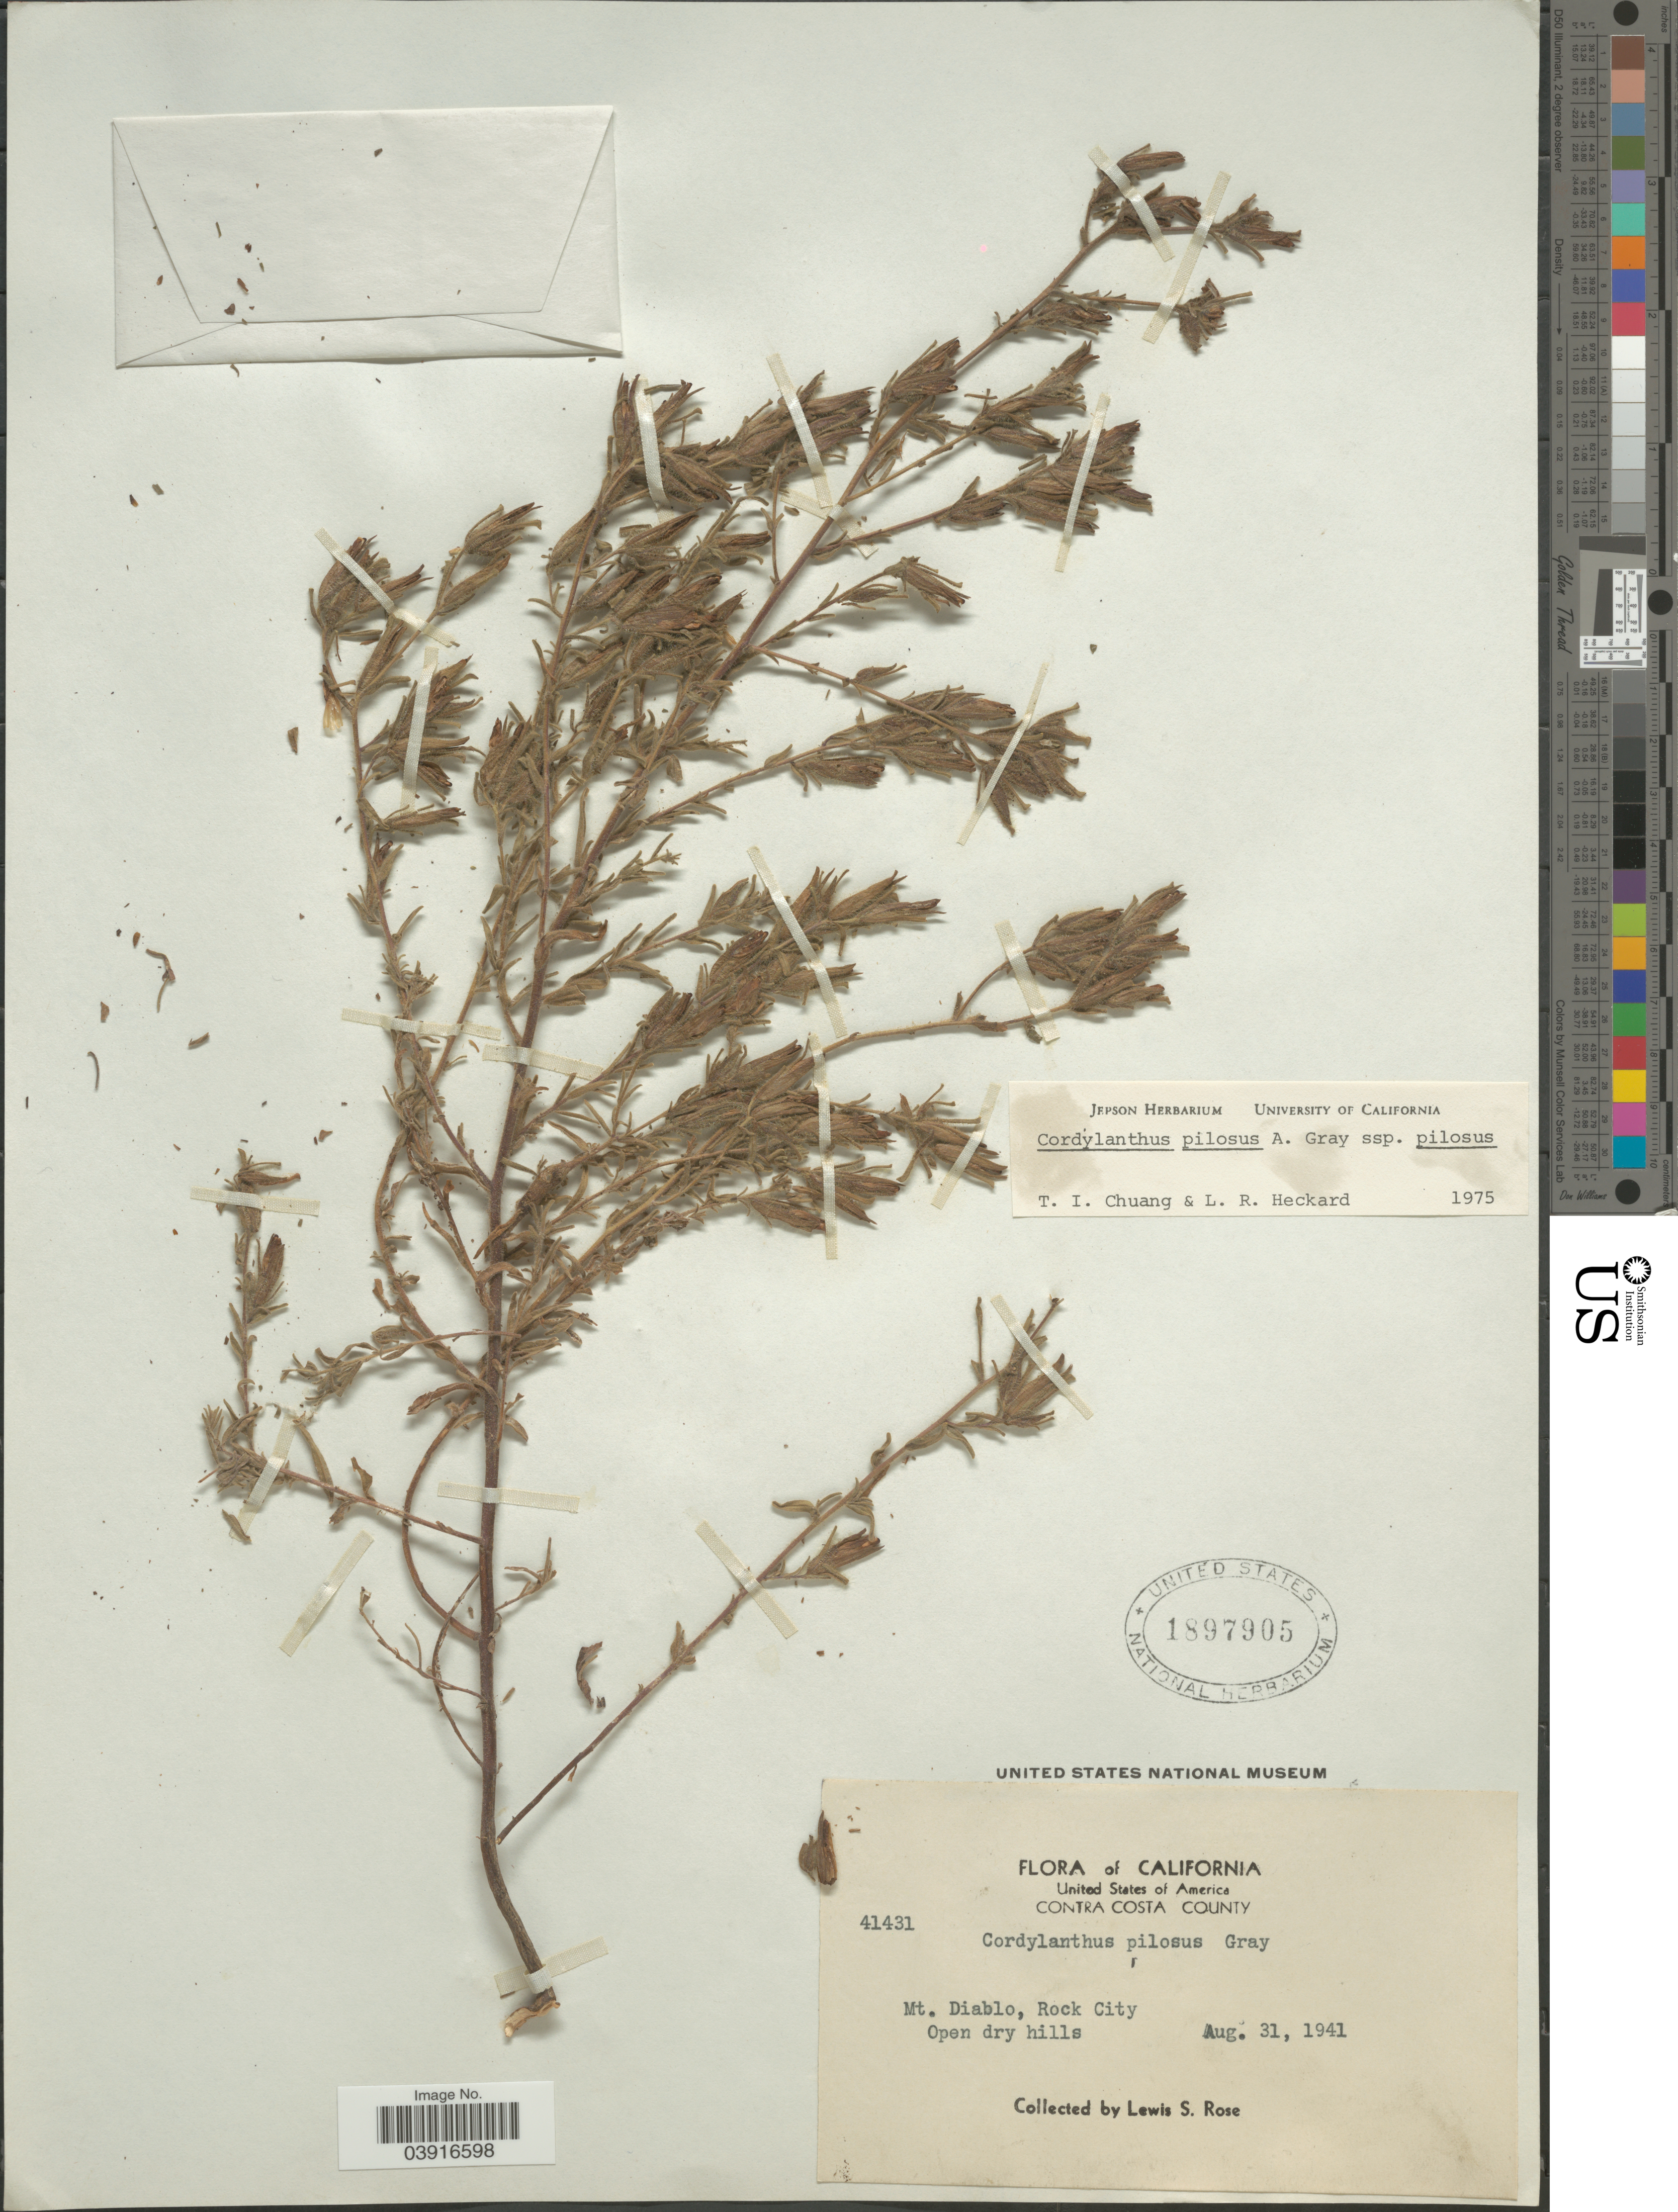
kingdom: Plantae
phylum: Tracheophyta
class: Magnoliopsida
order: Lamiales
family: Orobanchaceae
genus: Cordylanthus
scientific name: Cordylanthus pilosus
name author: A. Gray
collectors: L. S. Rose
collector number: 41431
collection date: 1941-08-31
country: United States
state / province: California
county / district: Contra Costa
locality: Contra Costa County. Mt. Diablo, Rock City.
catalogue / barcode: US 1897905